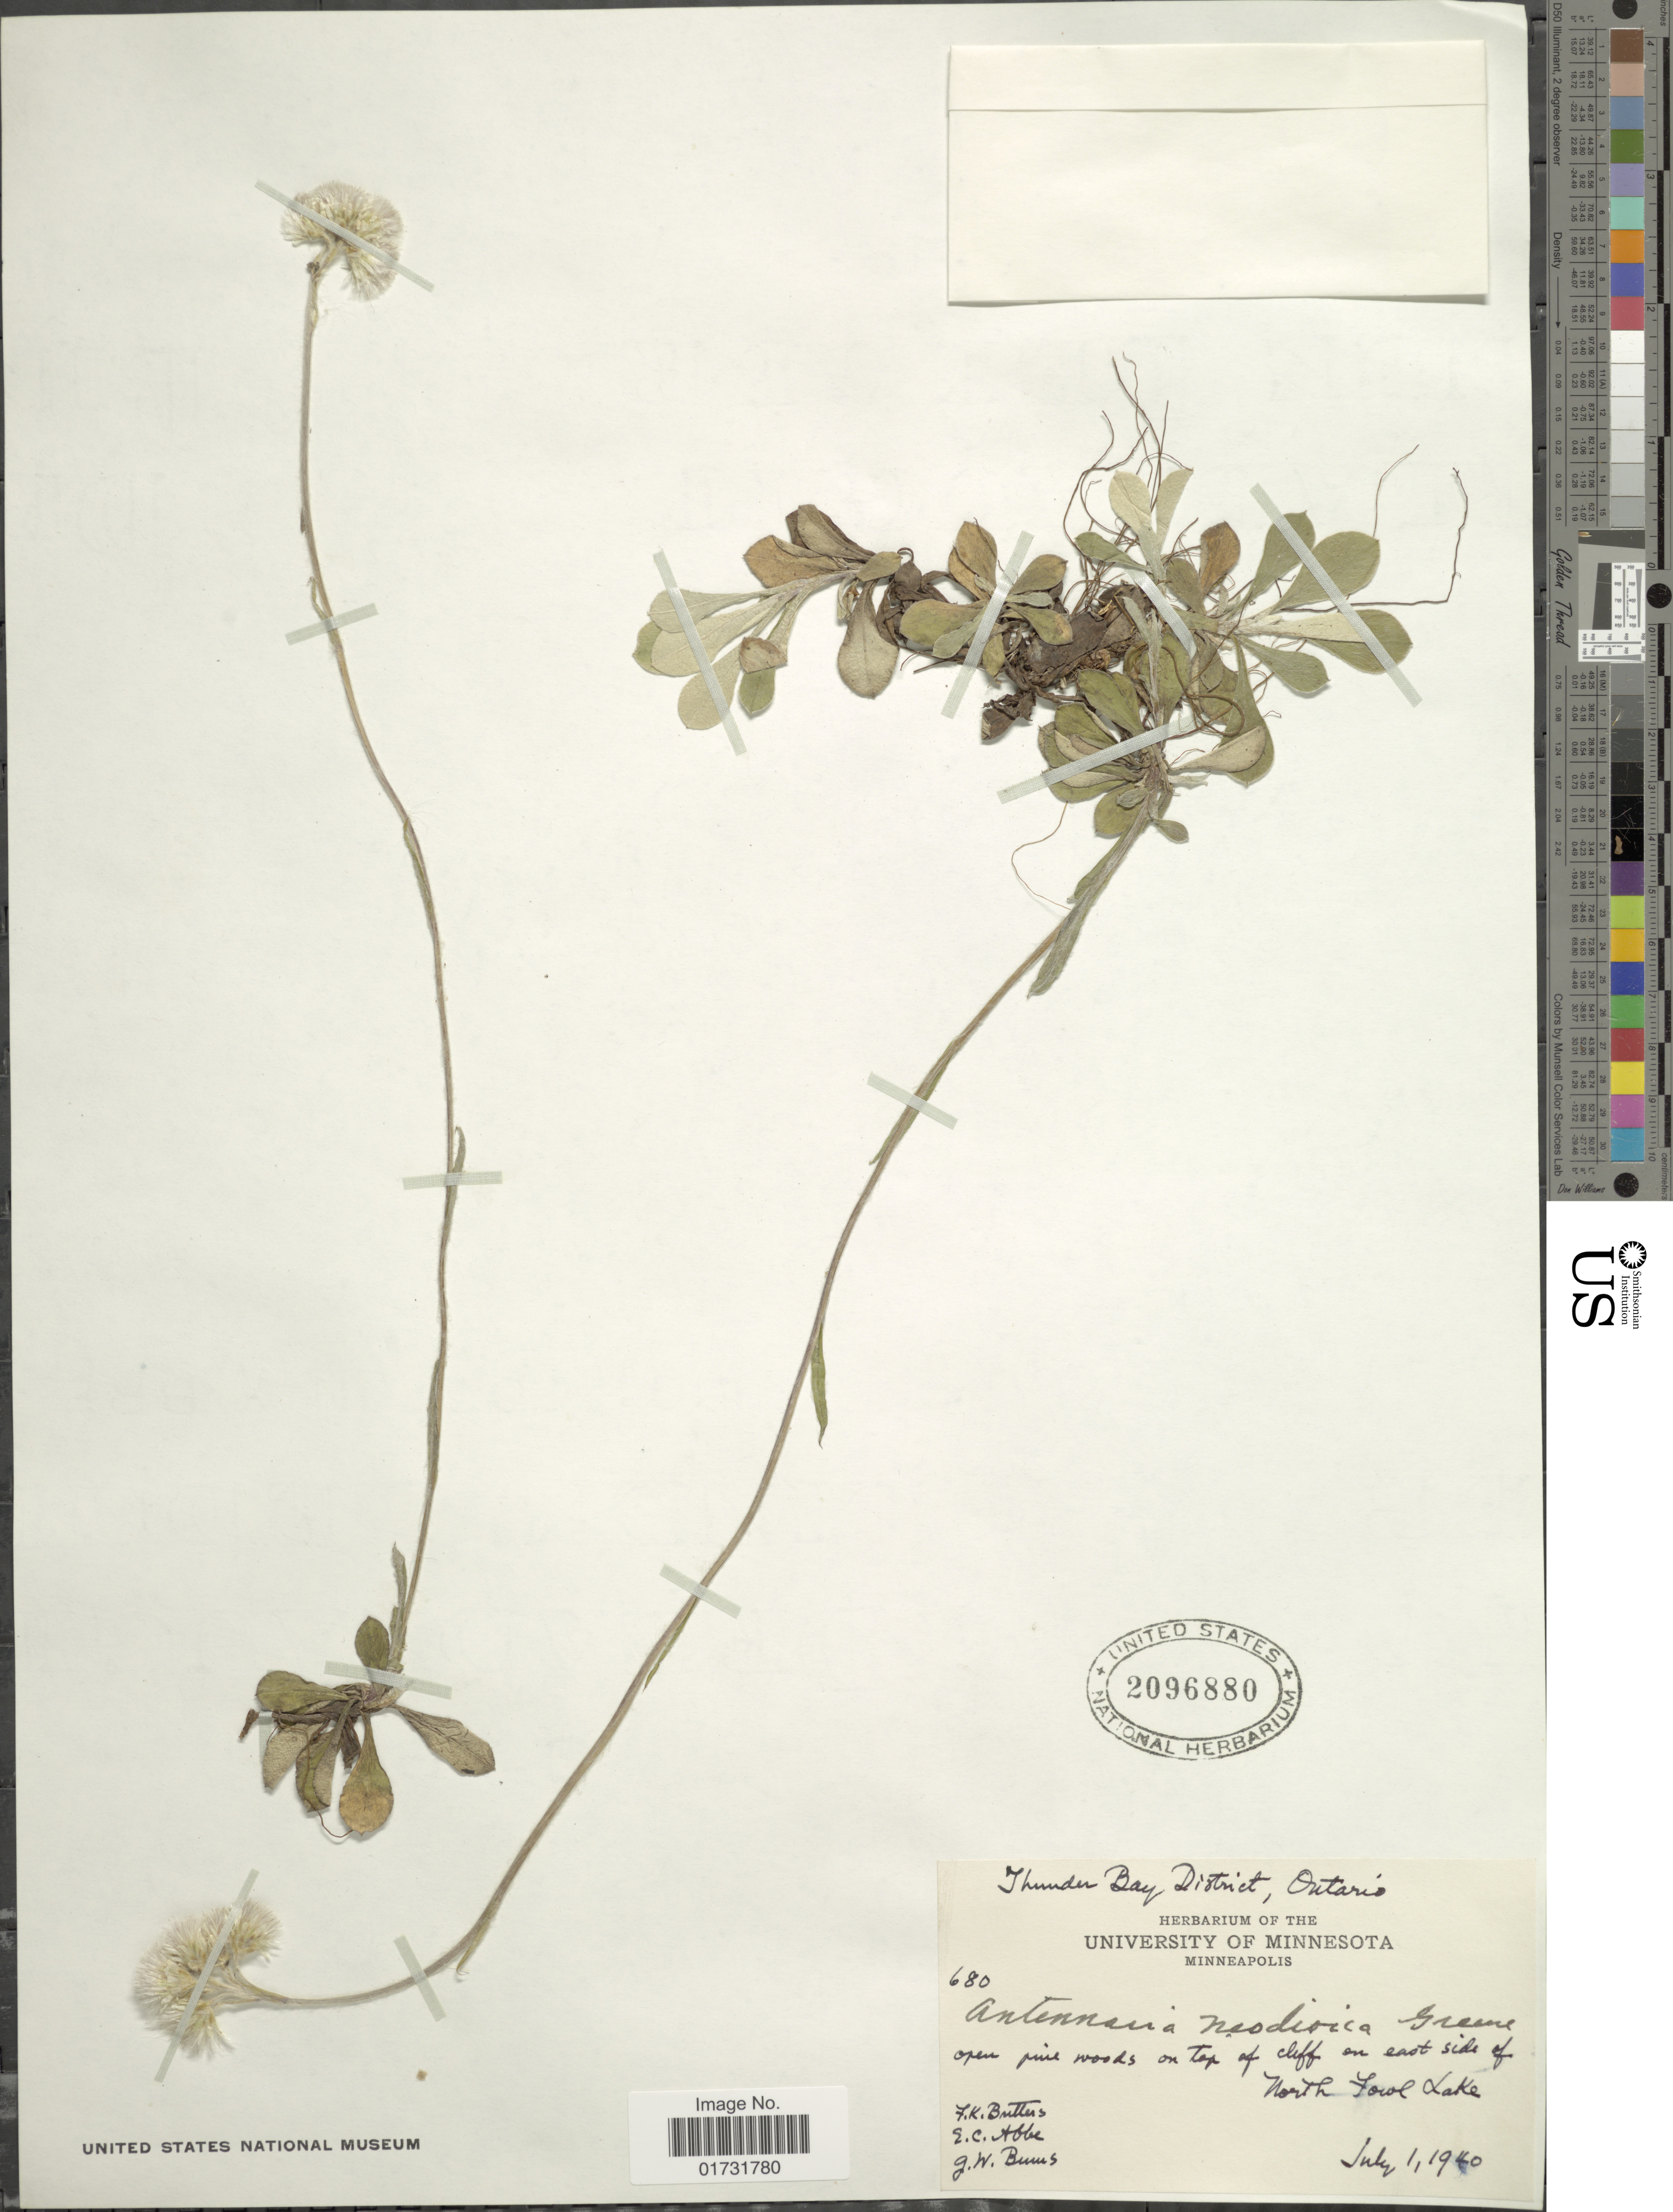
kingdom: Plantae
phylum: Tracheophyta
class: Magnoliopsida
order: Asterales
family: Asteraceae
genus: Antennaria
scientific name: Antennaria neodioica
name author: Greene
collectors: F. K. Butters, E. C. Abbe & G. Burns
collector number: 680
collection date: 1940-07-01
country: Canada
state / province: Ontario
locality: Thunder Bay District. on east side of North Fowl Lake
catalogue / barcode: US 2096880